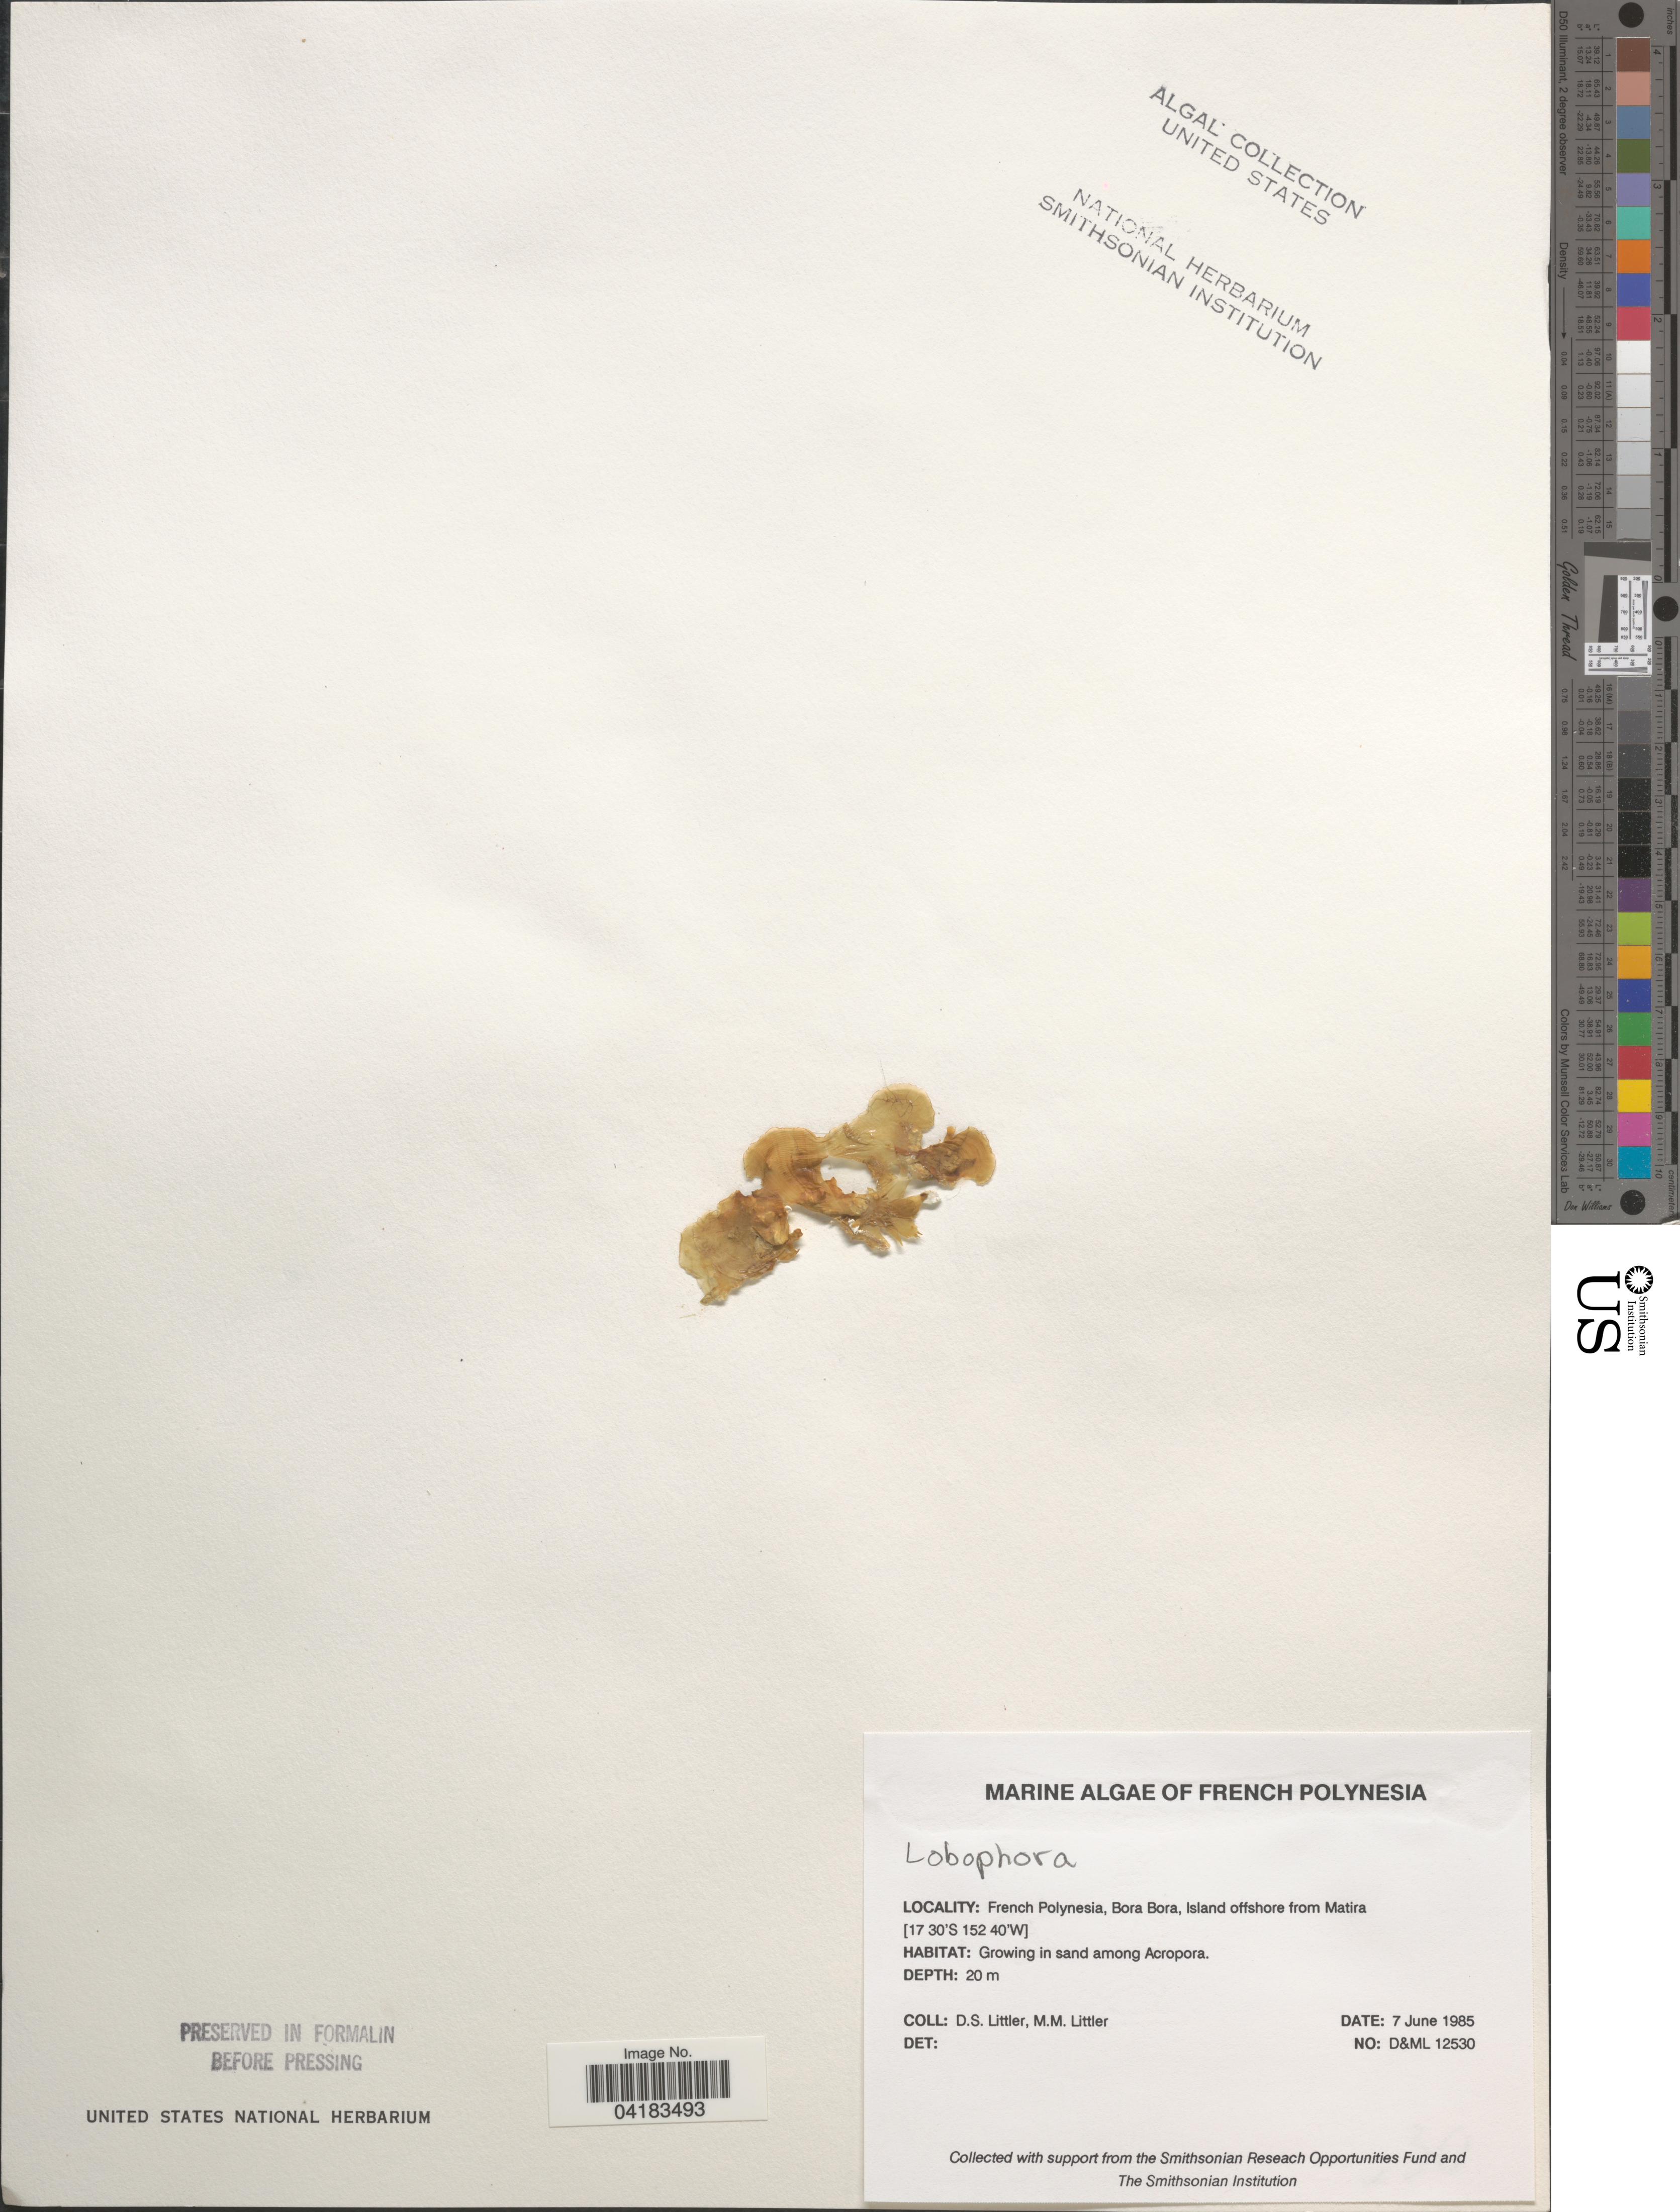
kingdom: Chromista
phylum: Ochrophyta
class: Phaeophyceae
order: Dictyotales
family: Dictyotaceae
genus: Lobophora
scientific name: Lobophora sp.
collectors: D. S. Littler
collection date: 1985-06-07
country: French Polynesia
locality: Bora Bora, Island offshore from Matira.